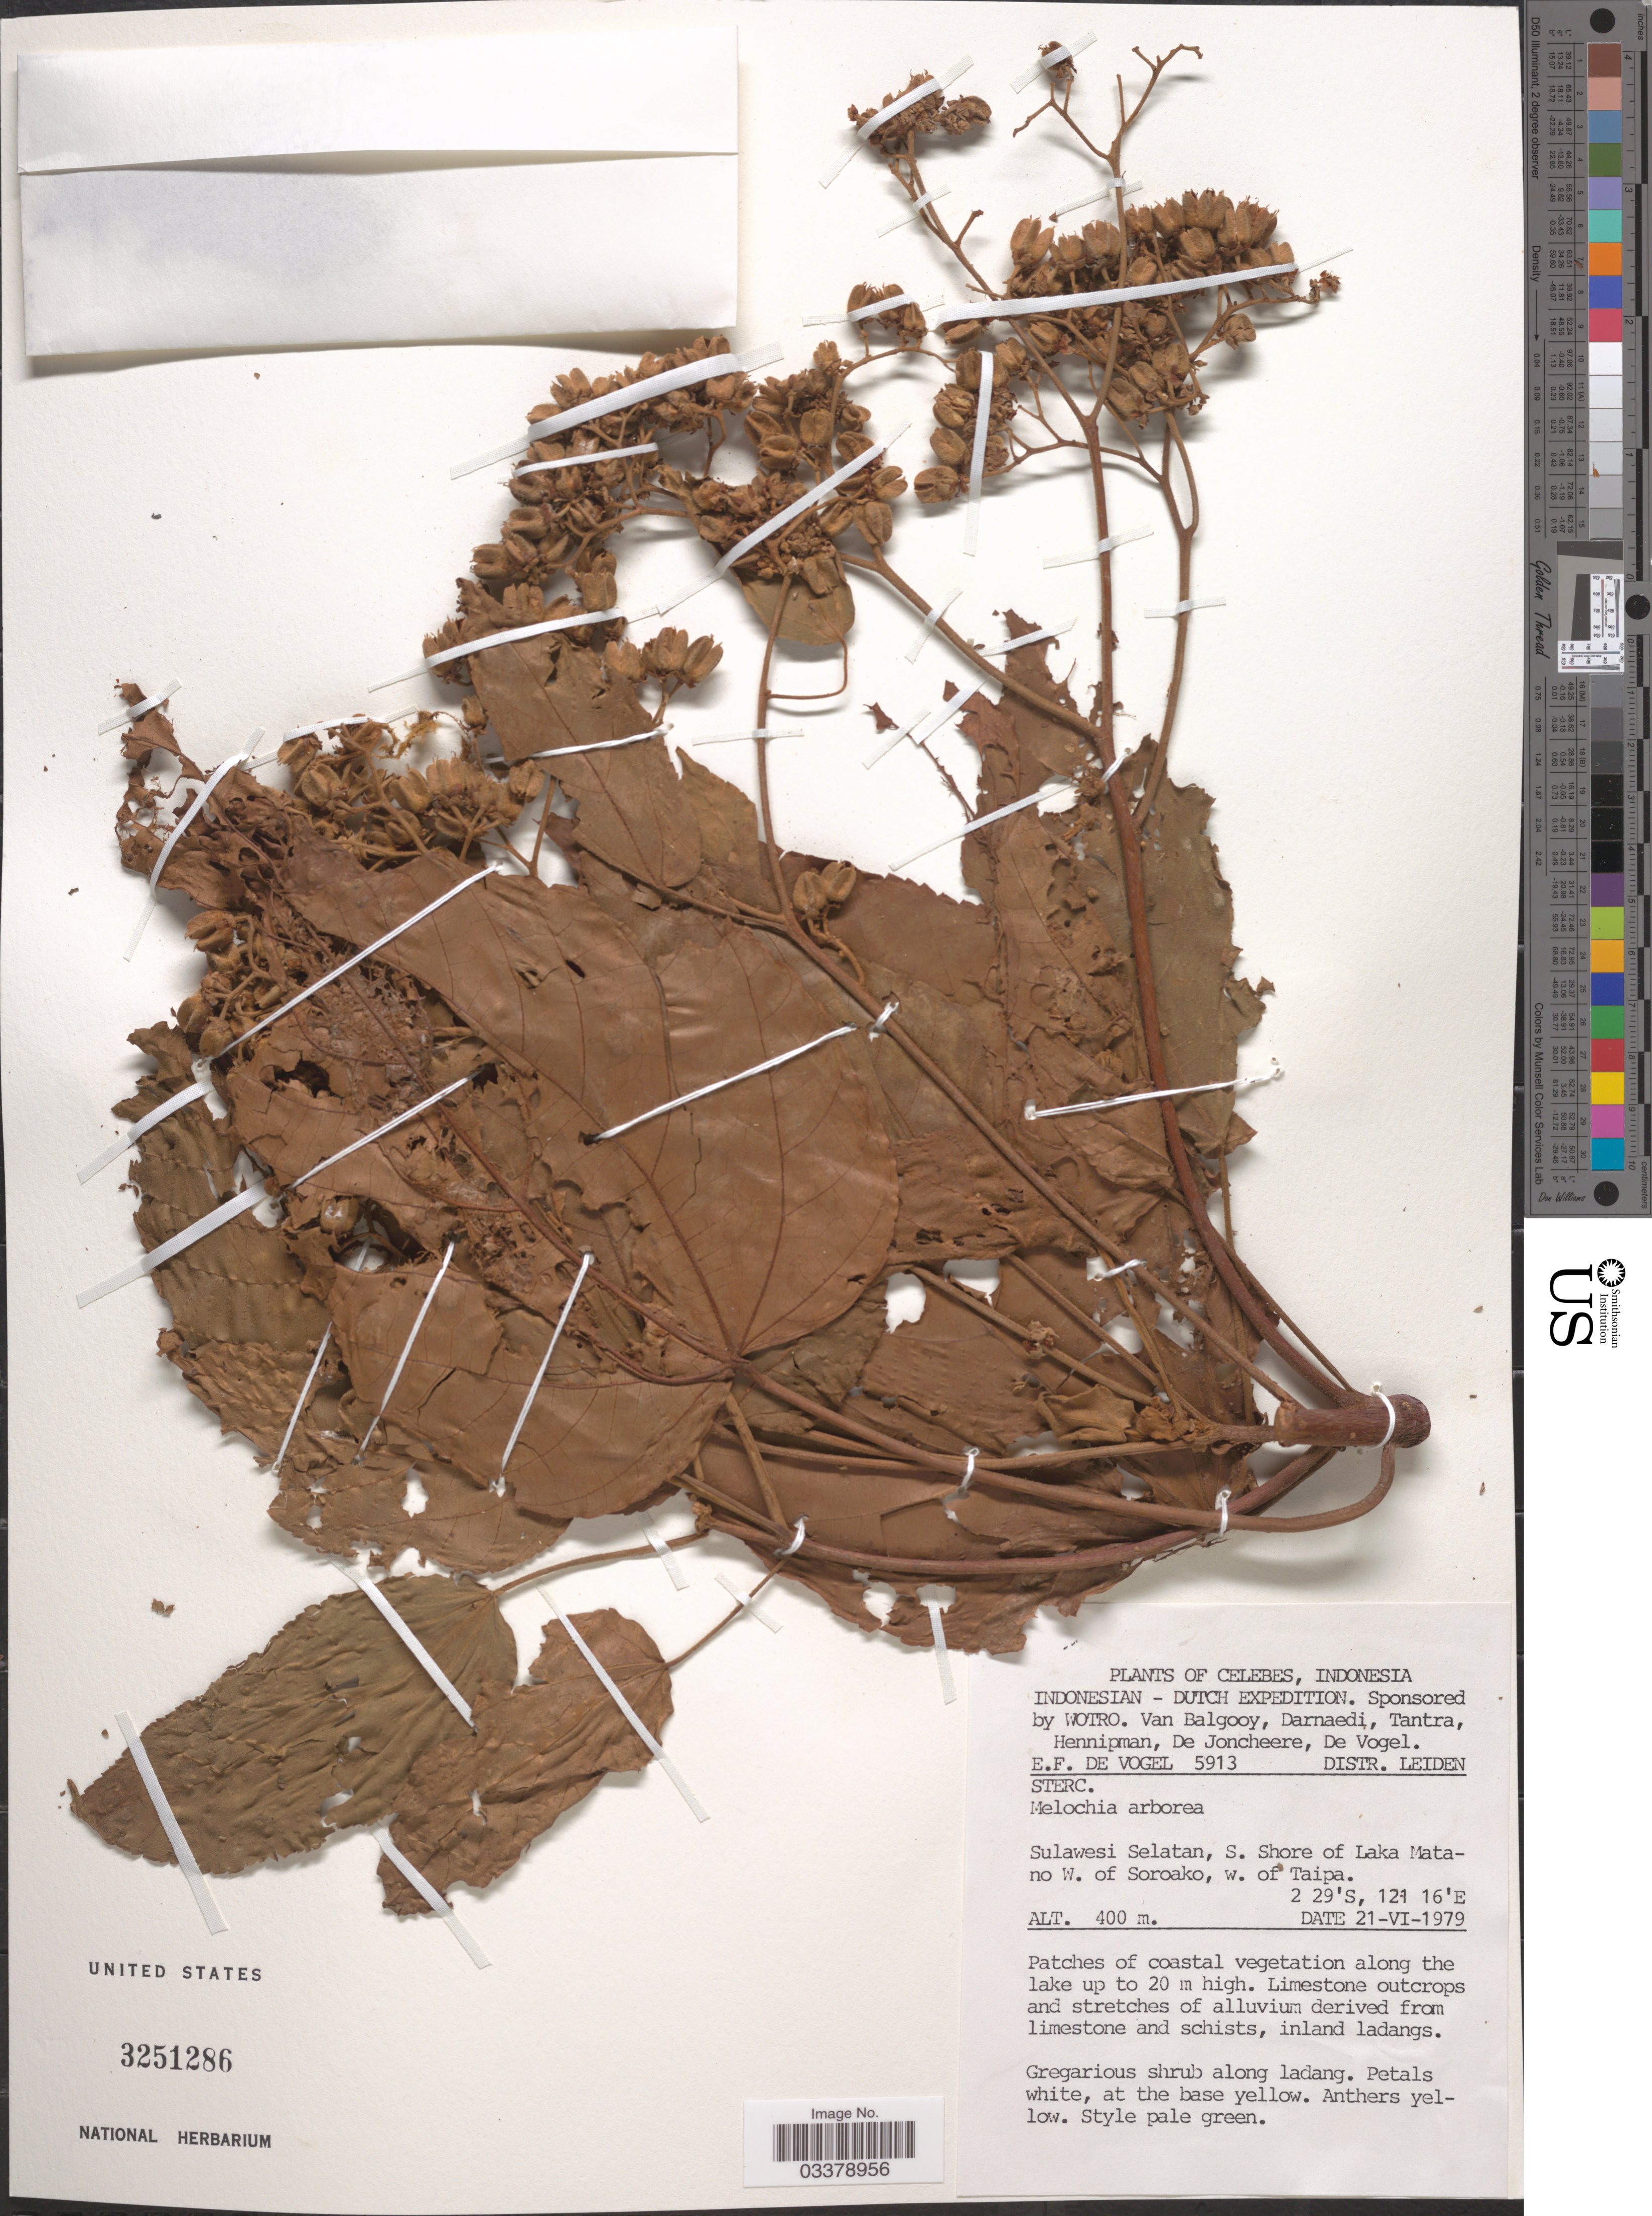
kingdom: Plantae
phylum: Tracheophyta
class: Magnoliopsida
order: Malvales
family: Malvaceae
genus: Melochia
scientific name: Melochia arborea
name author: Blanco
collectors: E. F. de Vogel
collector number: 5913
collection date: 1979-06-21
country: Indonesia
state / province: Sulawesi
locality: Celebes. Sulawesi Selatan, S. Shore of Laka Matano W. of Soroako, w. of Taipa.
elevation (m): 400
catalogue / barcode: US 3251286